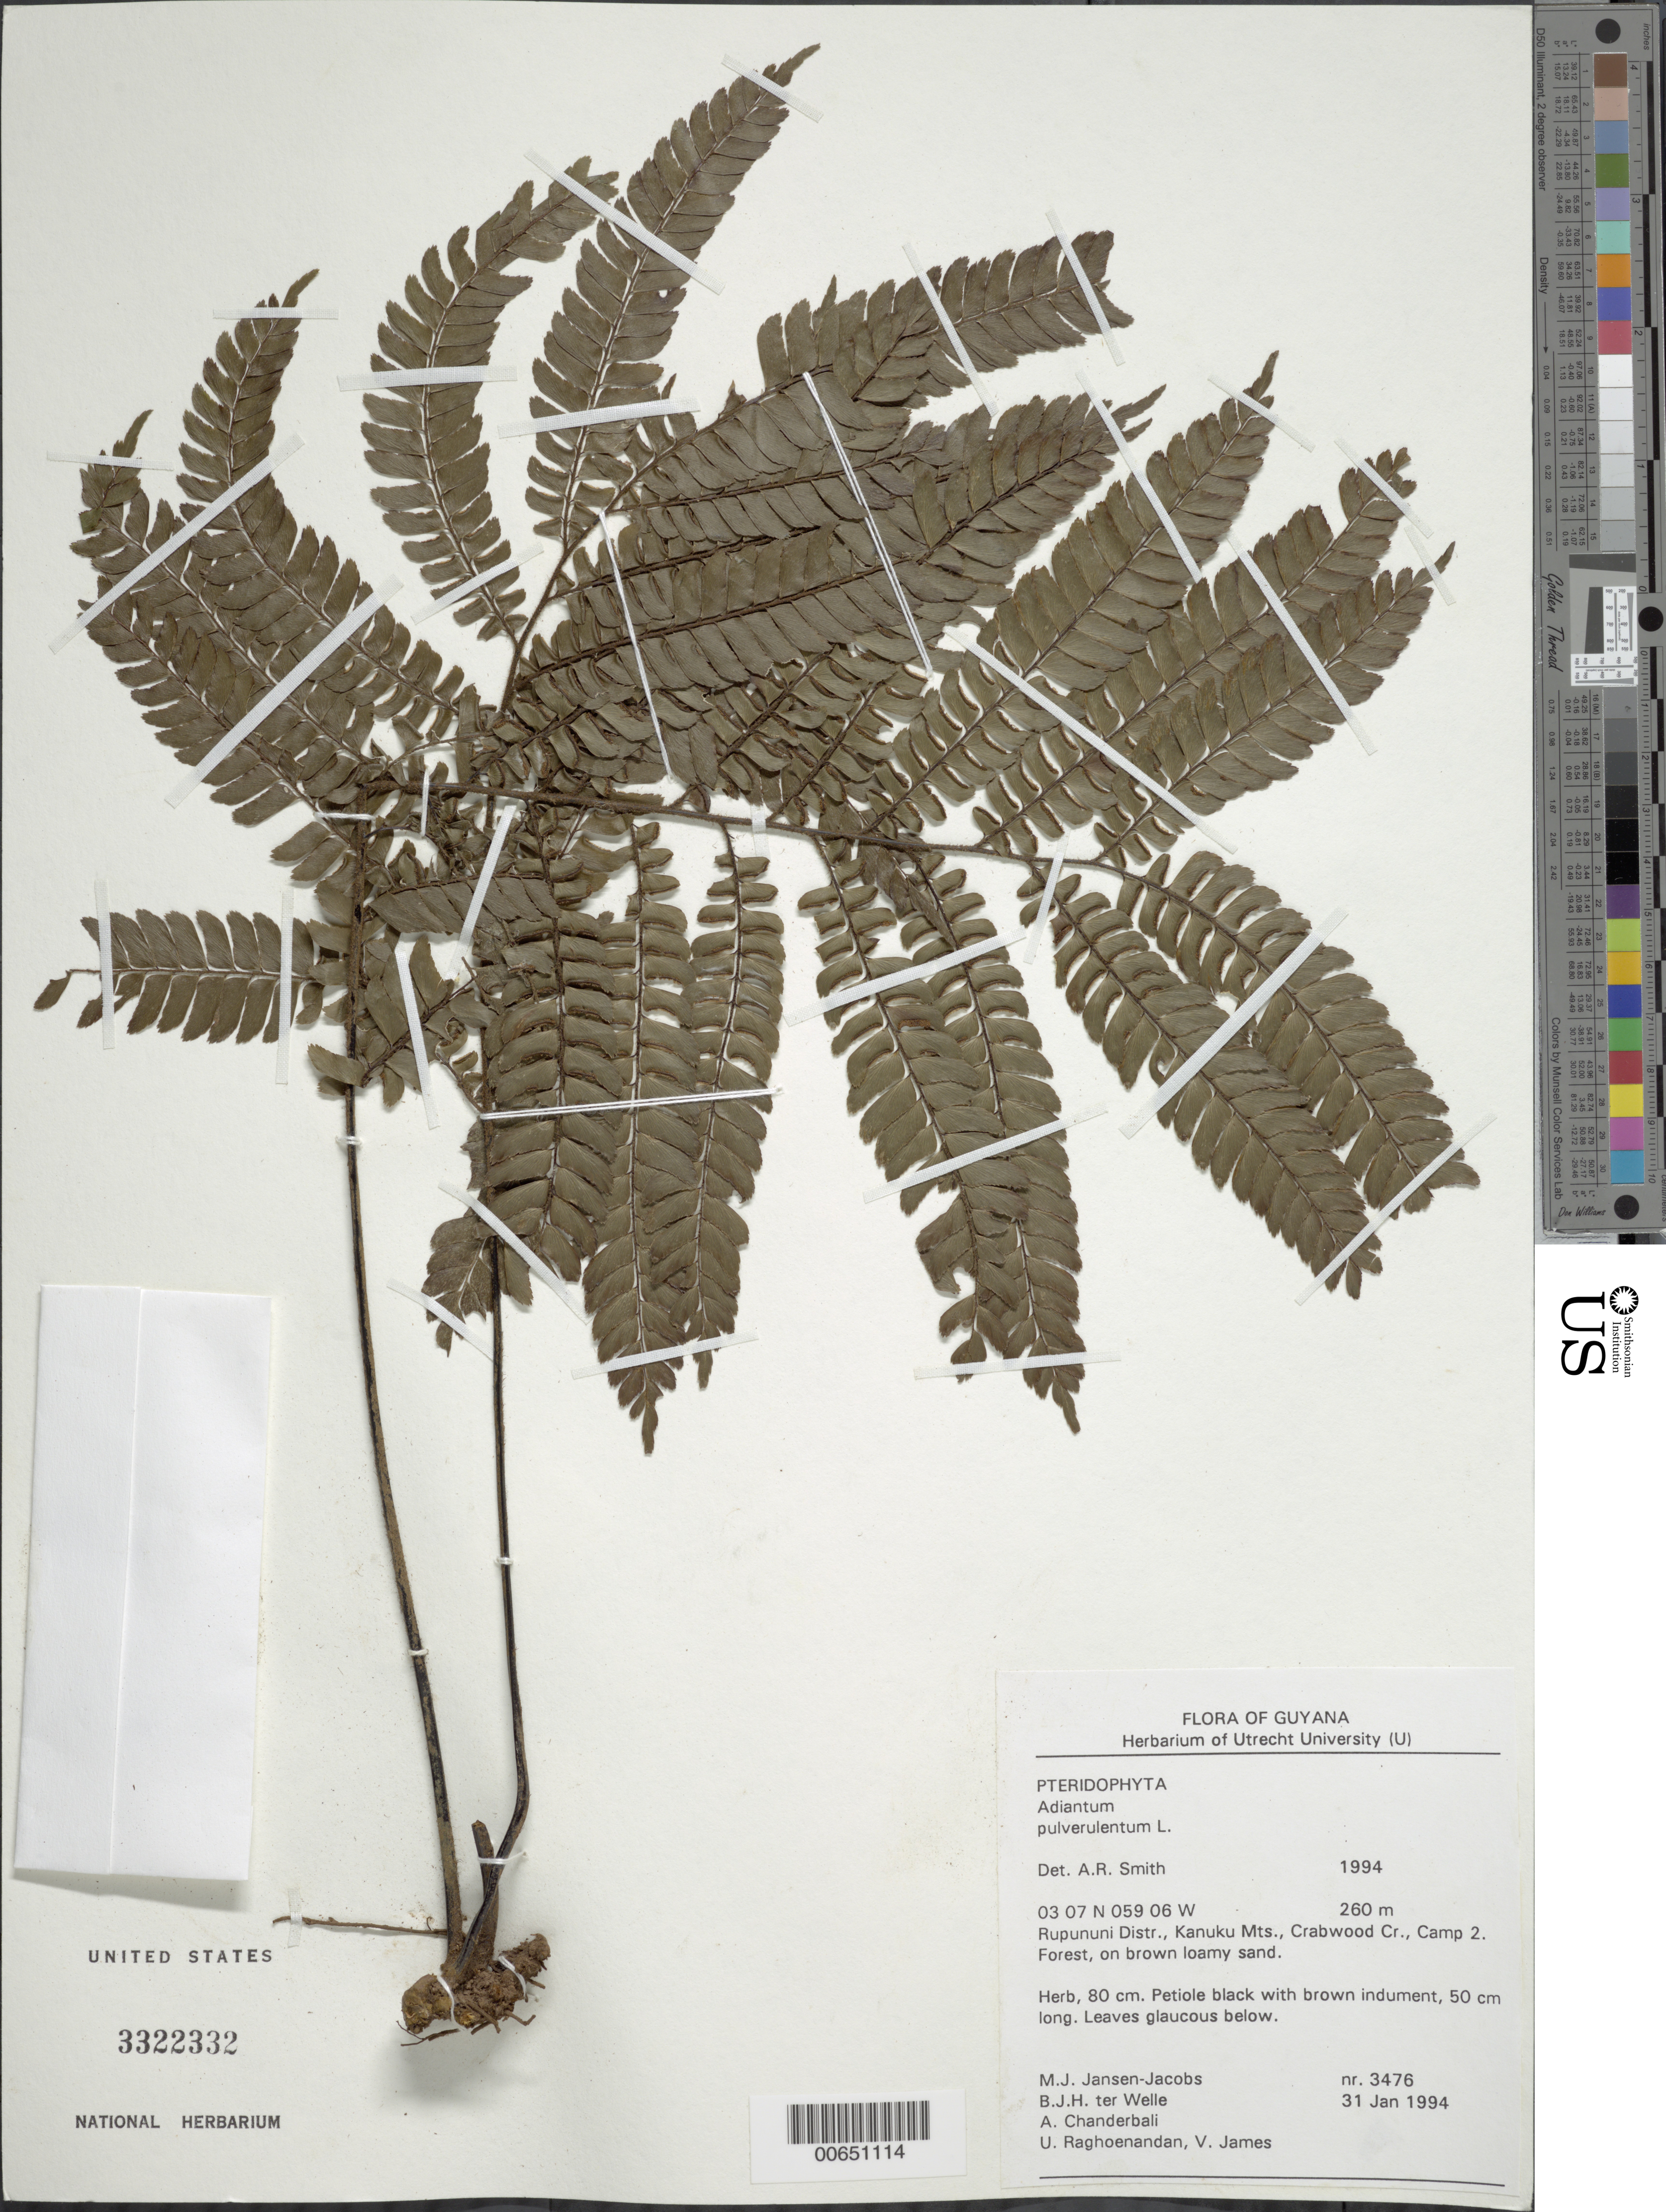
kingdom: Plantae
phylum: Tracheophyta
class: Polypodiopsida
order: Polypodiales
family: Pteridaceae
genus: Adiantum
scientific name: Adiantum pulverulentum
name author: L.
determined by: Smith, Alan R., (UC)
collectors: M. J. Jansen-Jacobs, B. Welle, A. S. Chanderbali, U. Raghoenandan & V. James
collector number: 3476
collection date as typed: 31-Jan-94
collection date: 1994-01-31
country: Guyana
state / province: U. Takutu-U. Essequibo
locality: Crabwood Cr., Camp 2, Kanuku Mts., Rupununi District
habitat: Forest on brown loamy sand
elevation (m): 260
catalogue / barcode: US 3322332